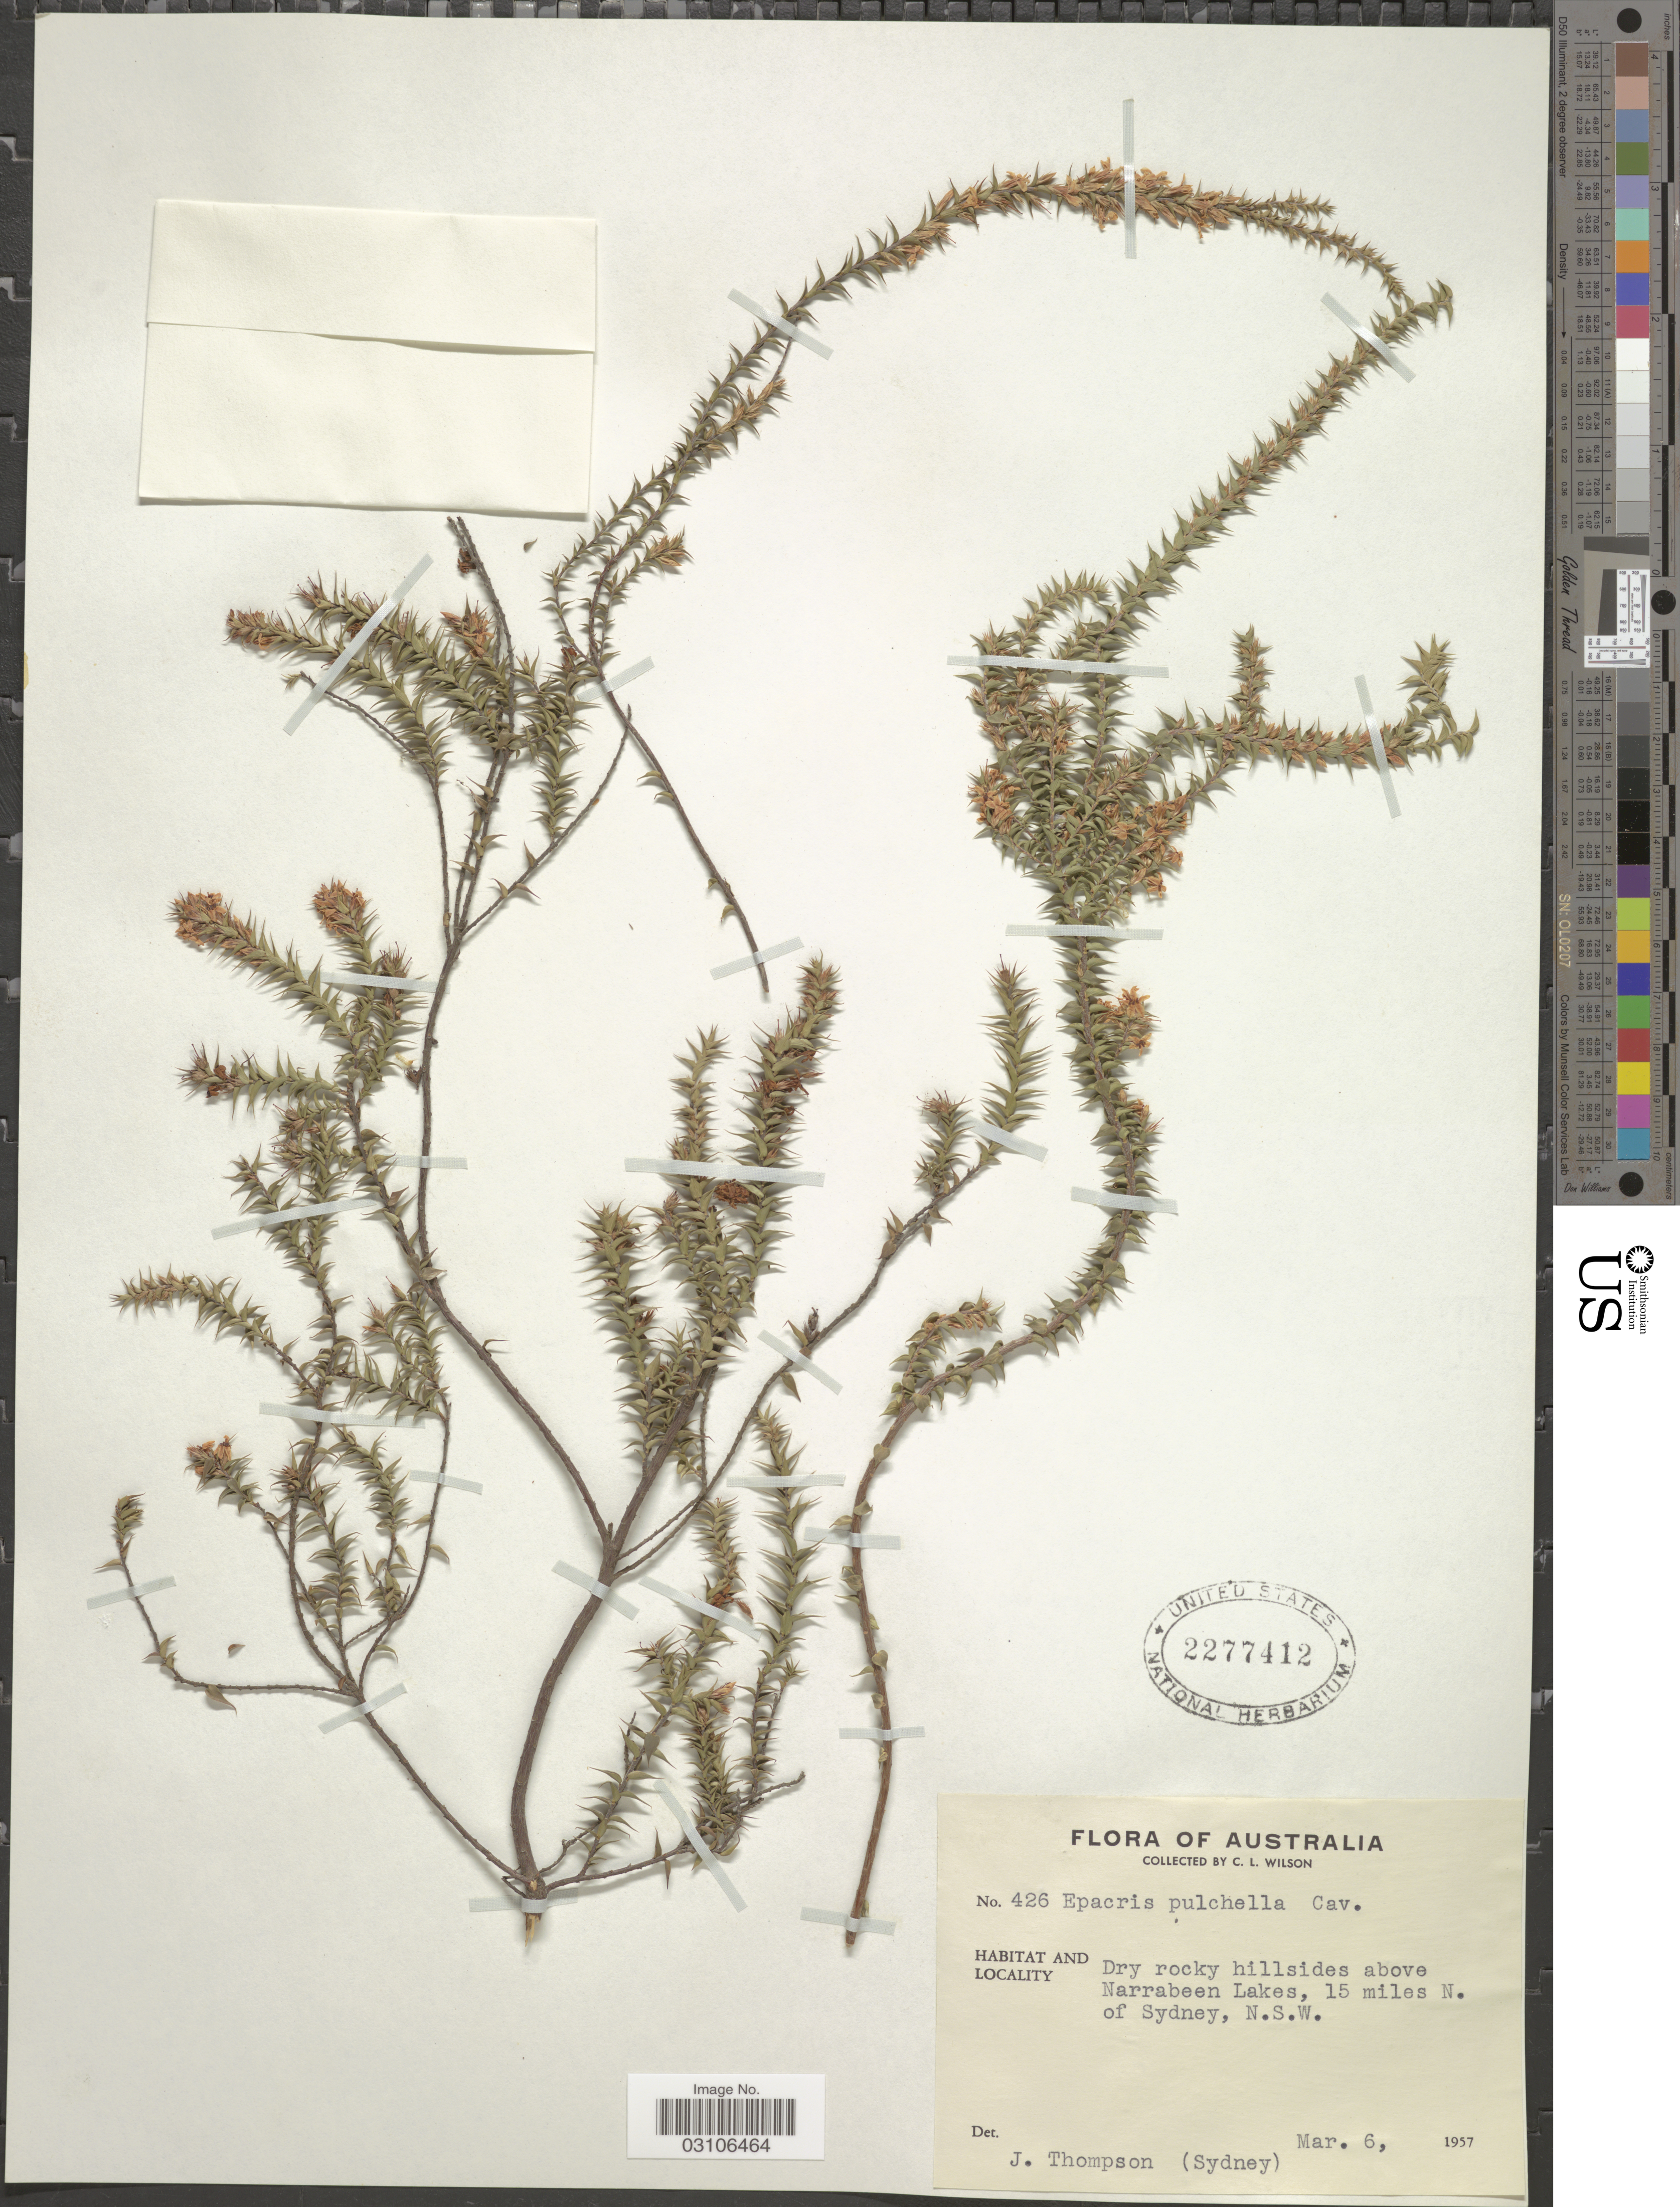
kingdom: Plantae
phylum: Tracheophyta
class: Magnoliopsida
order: Ericales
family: Ericaceae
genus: Epacris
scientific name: Epacris pulchella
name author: Cav.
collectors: C. L. Wilson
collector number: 426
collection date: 1957-03-06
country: Australia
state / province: New South Wales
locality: Dry rocky hillsides above Narrabeen Lakes, 15 miles N. of Sydney.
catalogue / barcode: US 2277412